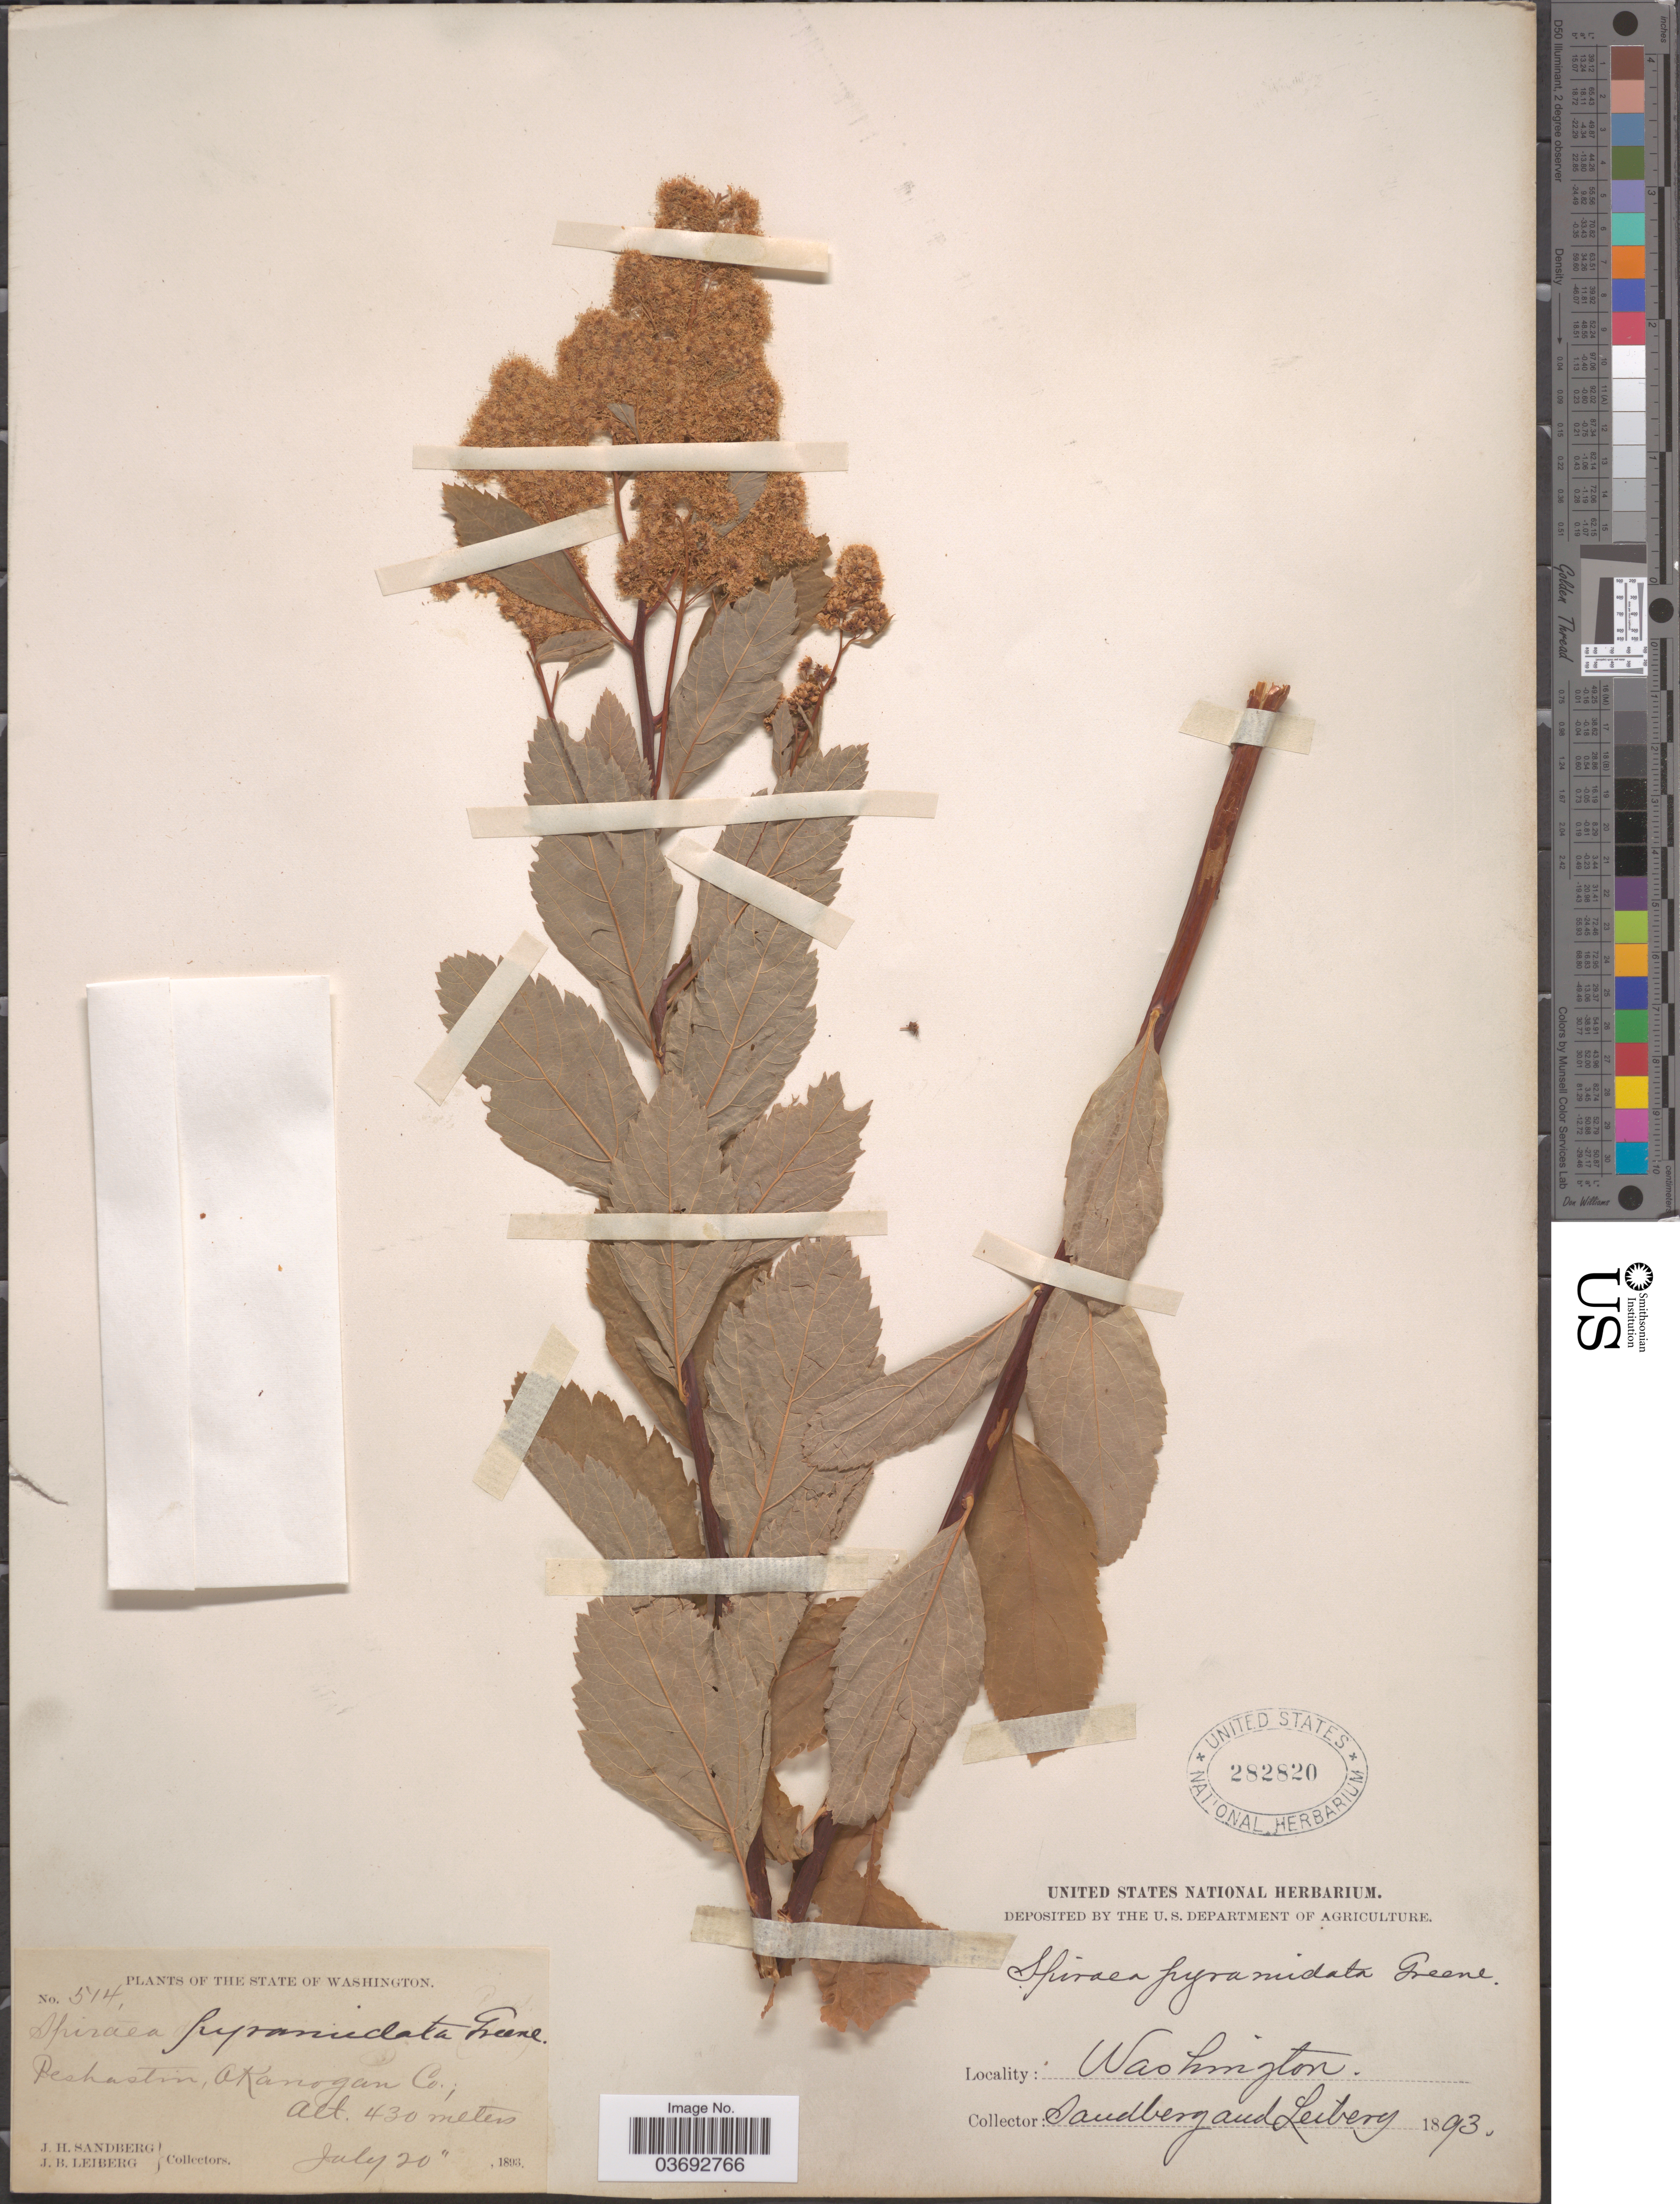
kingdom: Plantae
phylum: Tracheophyta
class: Magnoliopsida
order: Rosales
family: Rosaceae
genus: Spiraea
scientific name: Spiraea pyramidata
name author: Greene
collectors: J. H. Sandberg & J. B. Leiberg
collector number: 514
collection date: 1893-07-20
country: United States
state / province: Washington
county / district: Okanogan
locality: Peshastin, Okanogan Co.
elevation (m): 430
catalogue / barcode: US 282820